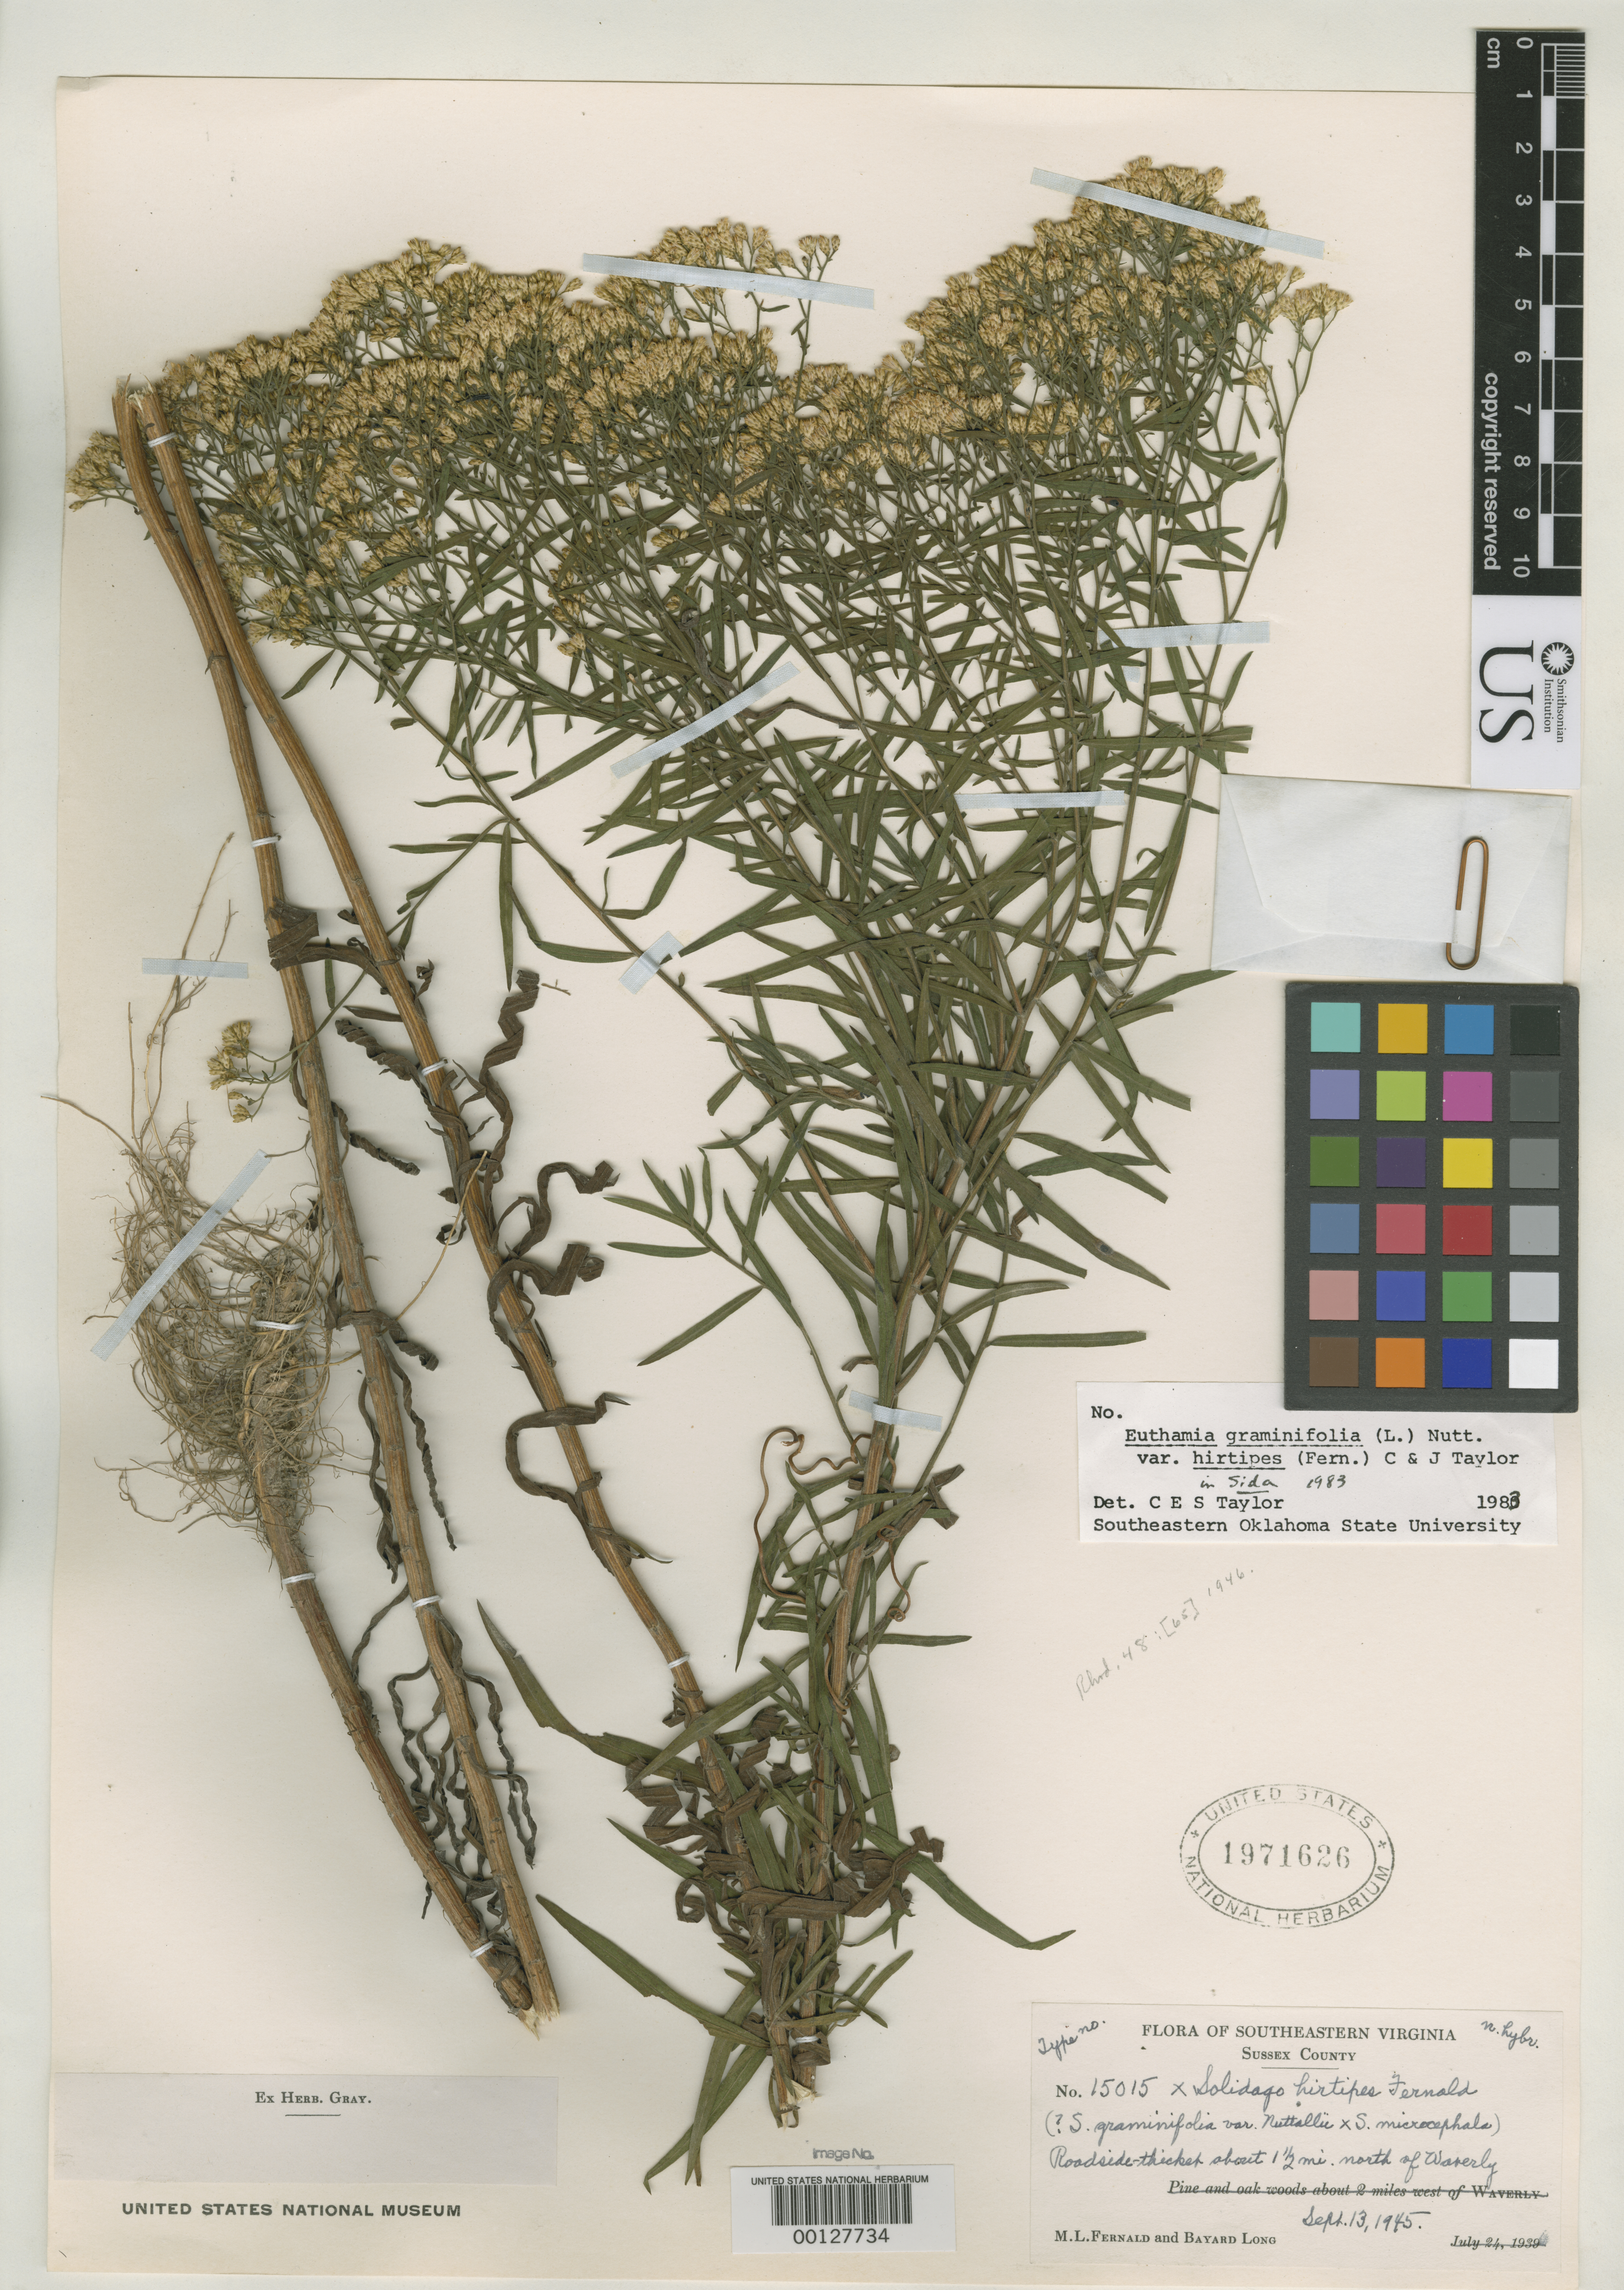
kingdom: Plantae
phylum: Tracheophyta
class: Magnoliopsida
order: Asterales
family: Asteraceae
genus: Solidago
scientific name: Solidago hirtipes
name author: Fernald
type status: Isotype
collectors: M. L. Fernald & B. H. Long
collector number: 15015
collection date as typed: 13 Sep 1945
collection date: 1945-09-13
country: United States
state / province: Virginia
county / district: Sussex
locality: Waverly.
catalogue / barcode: US 1971626